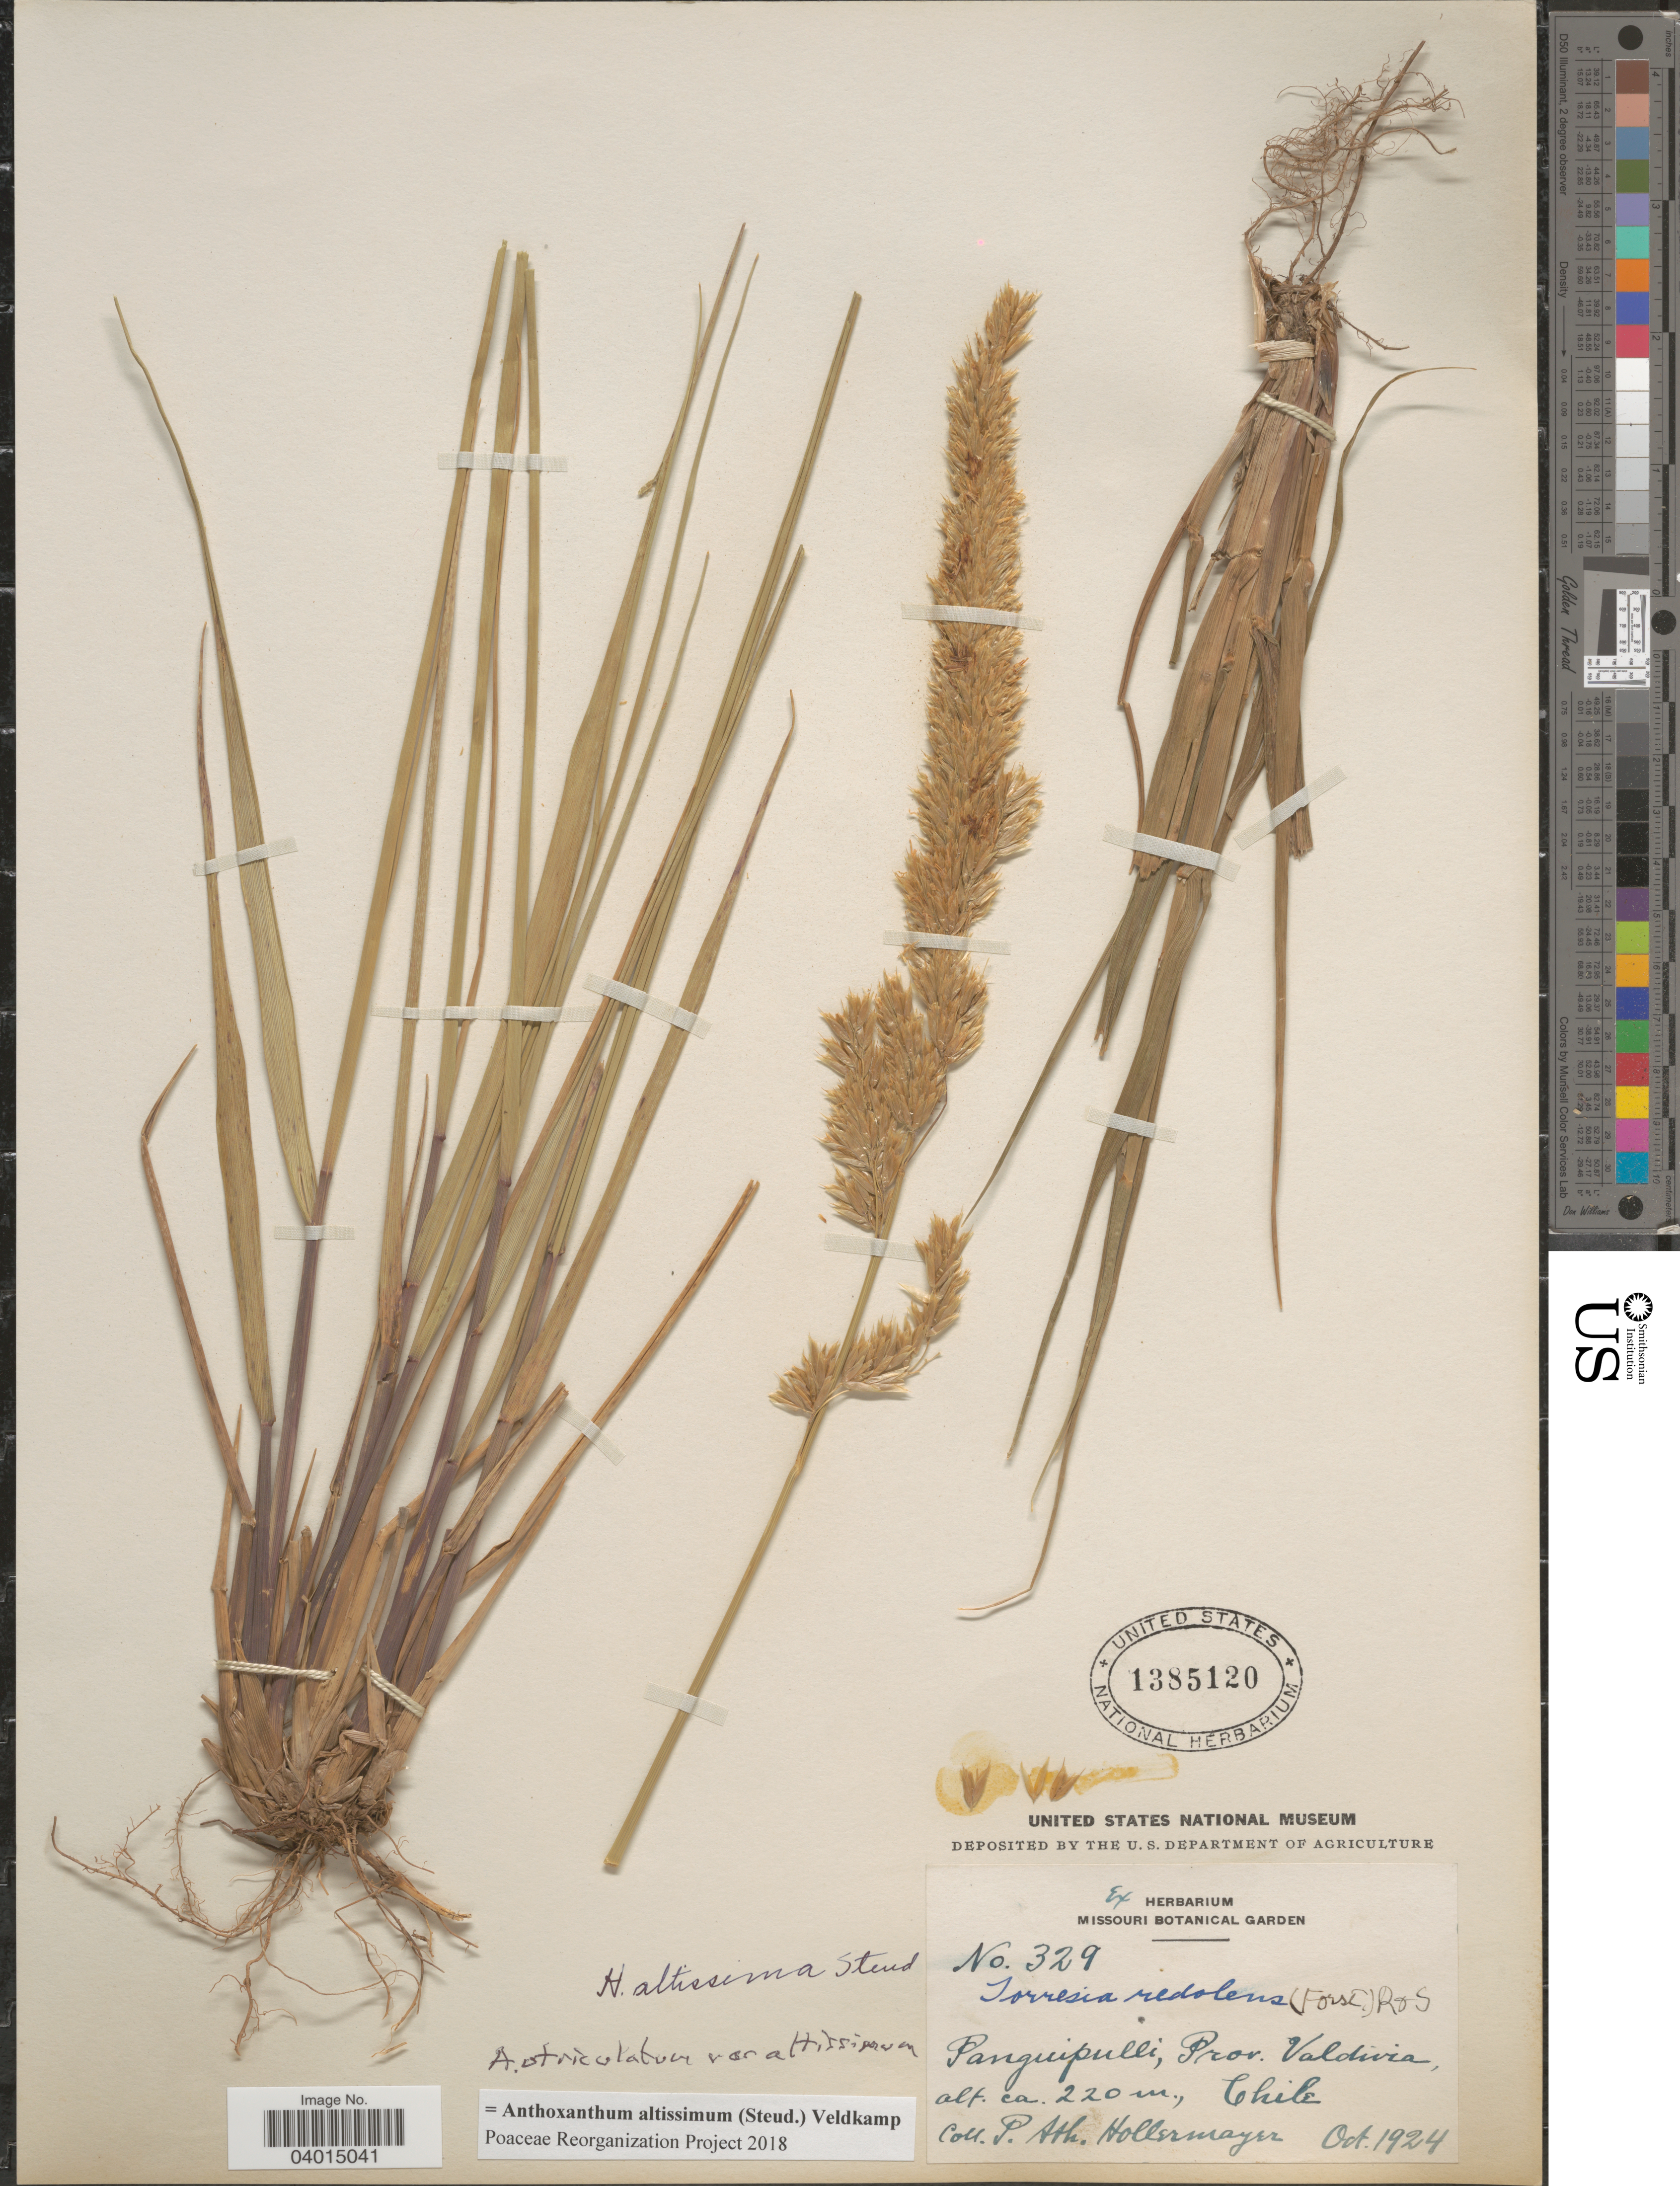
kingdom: Plantae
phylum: Tracheophyta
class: Liliopsida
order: Poales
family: Poaceae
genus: Anthoxanthum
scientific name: Anthoxanthum ultriculatum var. altissimum ined.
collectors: P. Hollermayer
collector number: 329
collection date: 1924-10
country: Chile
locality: Panguipulli, Prov. Valdivia.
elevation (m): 220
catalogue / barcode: US 1385120